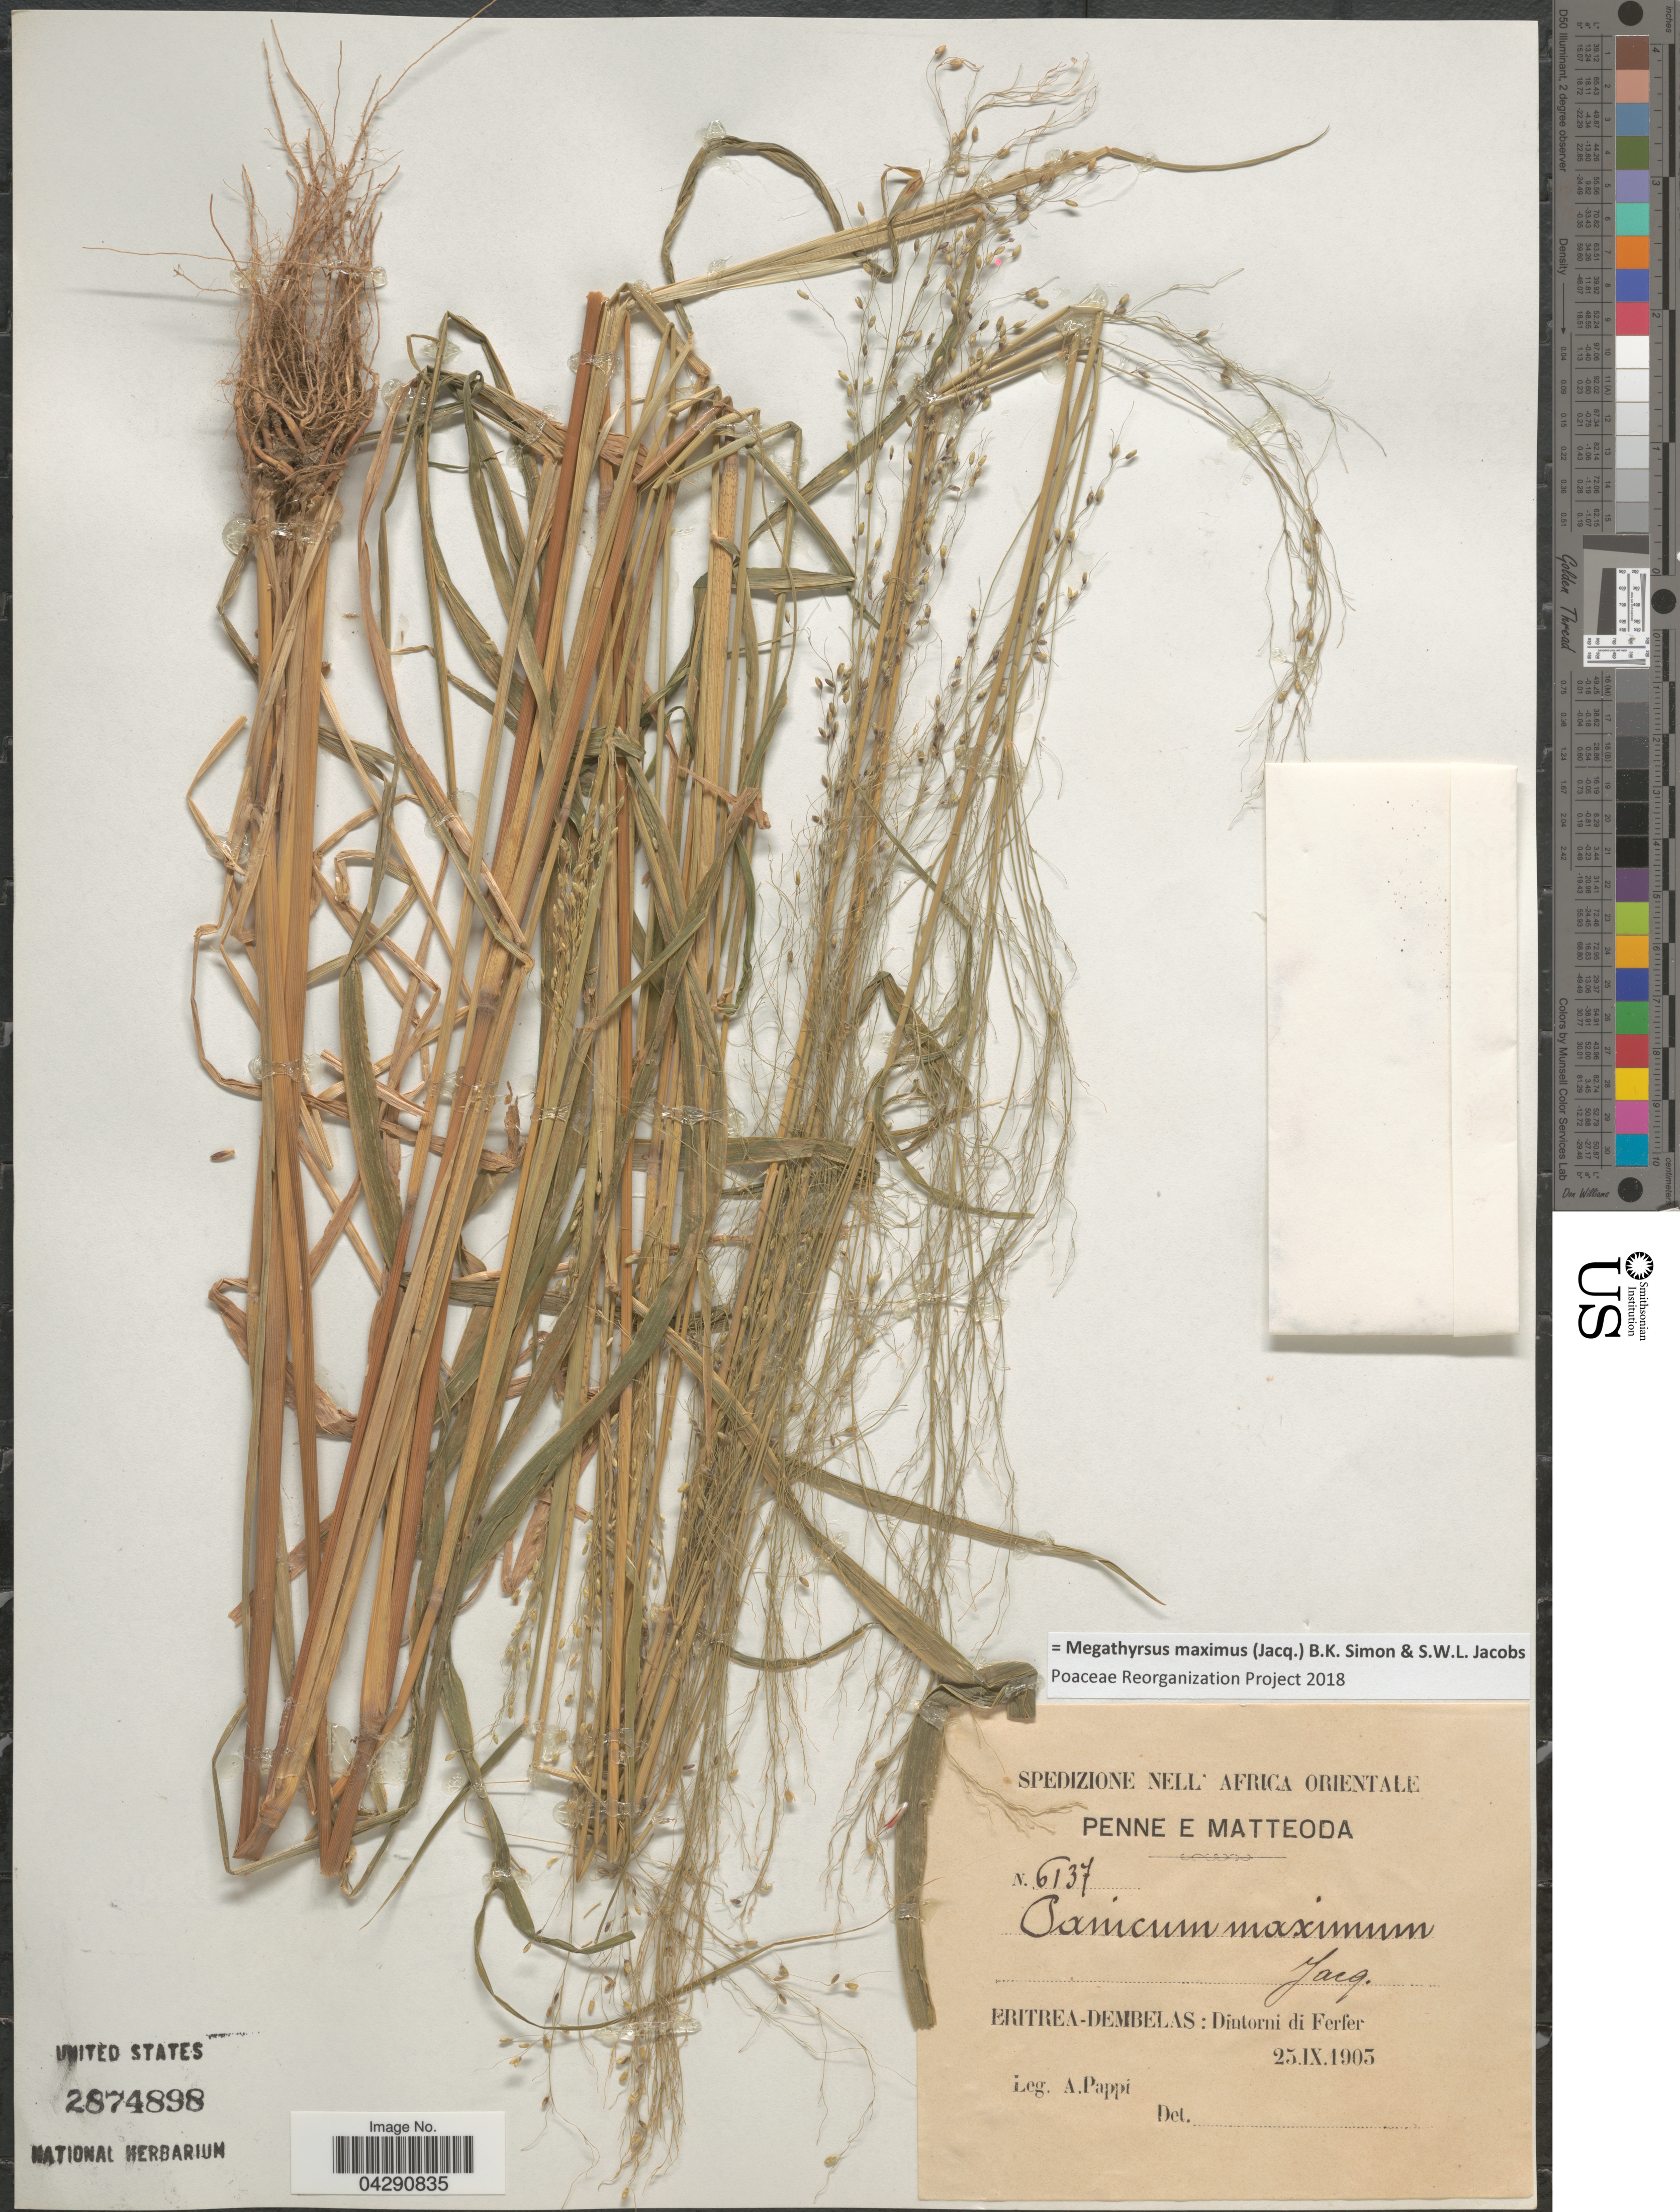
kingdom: Plantae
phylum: Tracheophyta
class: Liliopsida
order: Poales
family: Poaceae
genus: Megathyrsus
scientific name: Megathyrsus maximus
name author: (Jacq.) B.K. Simon & S.W.L. Jacobs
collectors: A. Pappi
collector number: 6137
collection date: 1905-09-25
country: Eritrea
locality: Africa Orientale. Eritrea-Dembelas: Dintorni di Ferfer.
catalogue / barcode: US 2874898